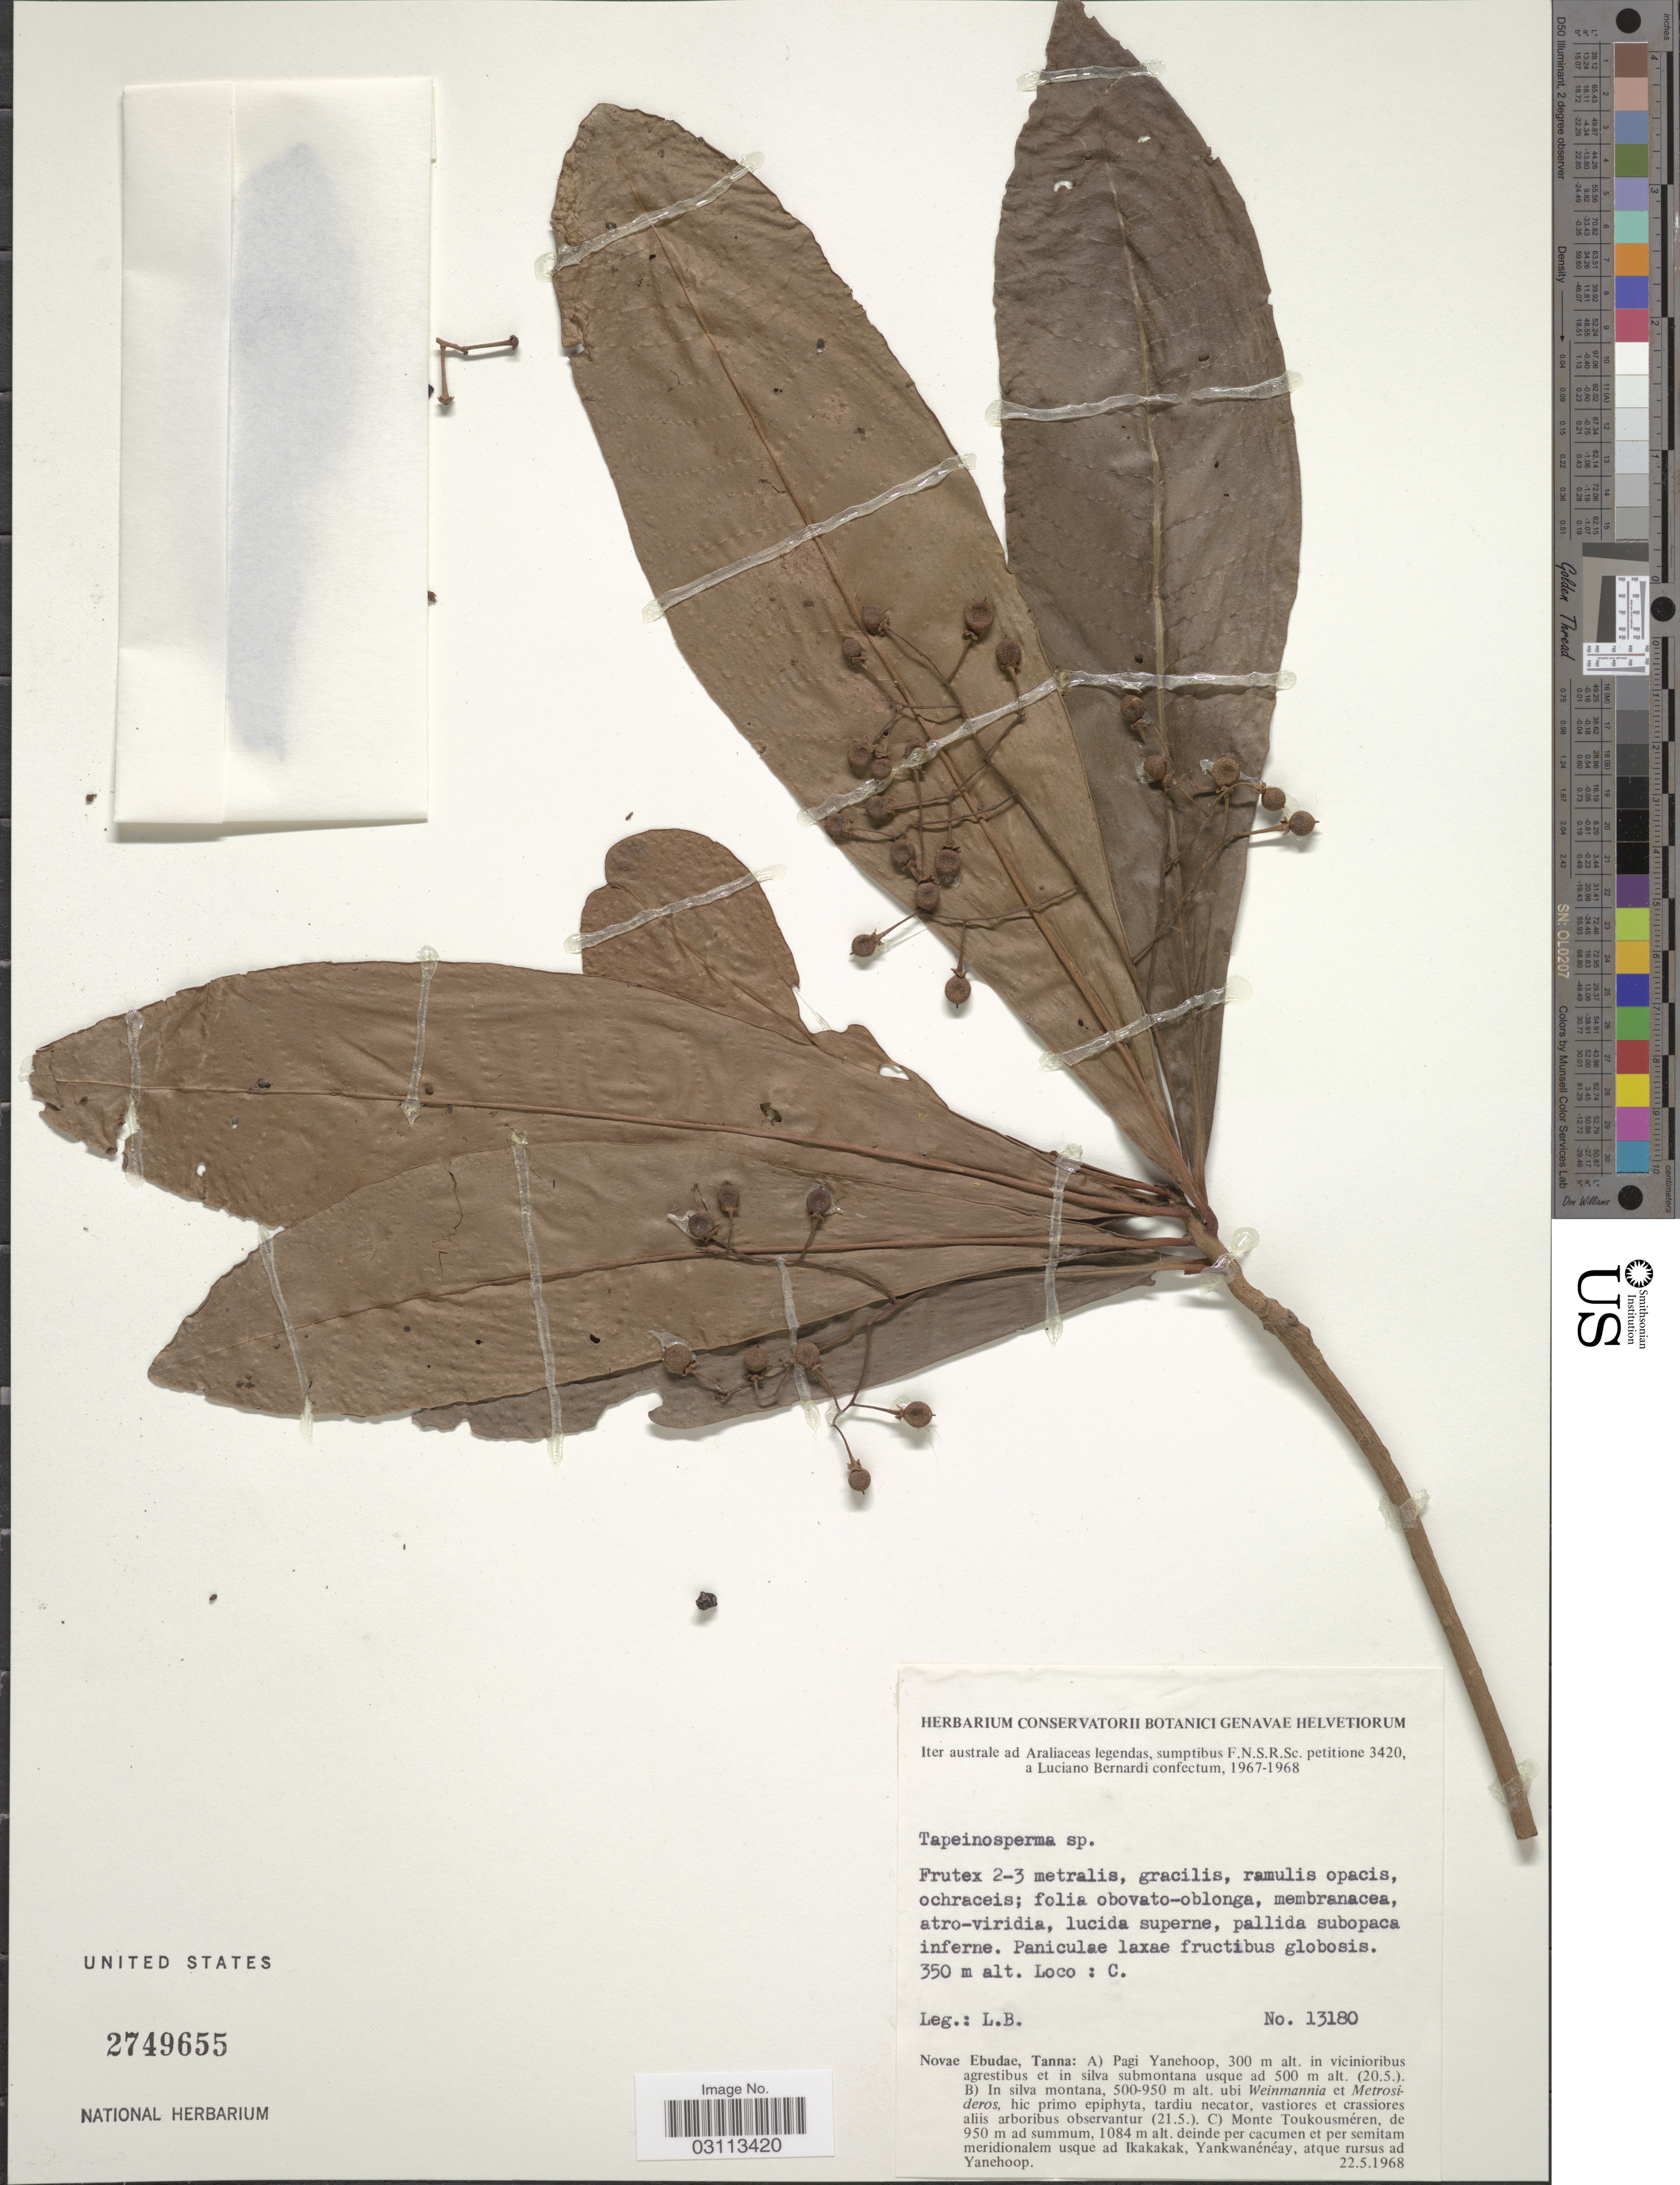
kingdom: Plantae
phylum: Tracheophyta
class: Magnoliopsida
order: Ericales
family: Primulaceae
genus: Tapeinosperma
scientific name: Tapeinosperma sp.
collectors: L. Bernardi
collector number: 13180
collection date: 1968-05-22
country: Vanuatu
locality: Novae Ebudae, Tanna: Monte Toukousméren, deinde per cacumen et per semitam meridionalem usque ad Ikakakak, Yankwanénéay, atque rursus ad Yanehoop.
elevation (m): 950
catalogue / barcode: US 2749655